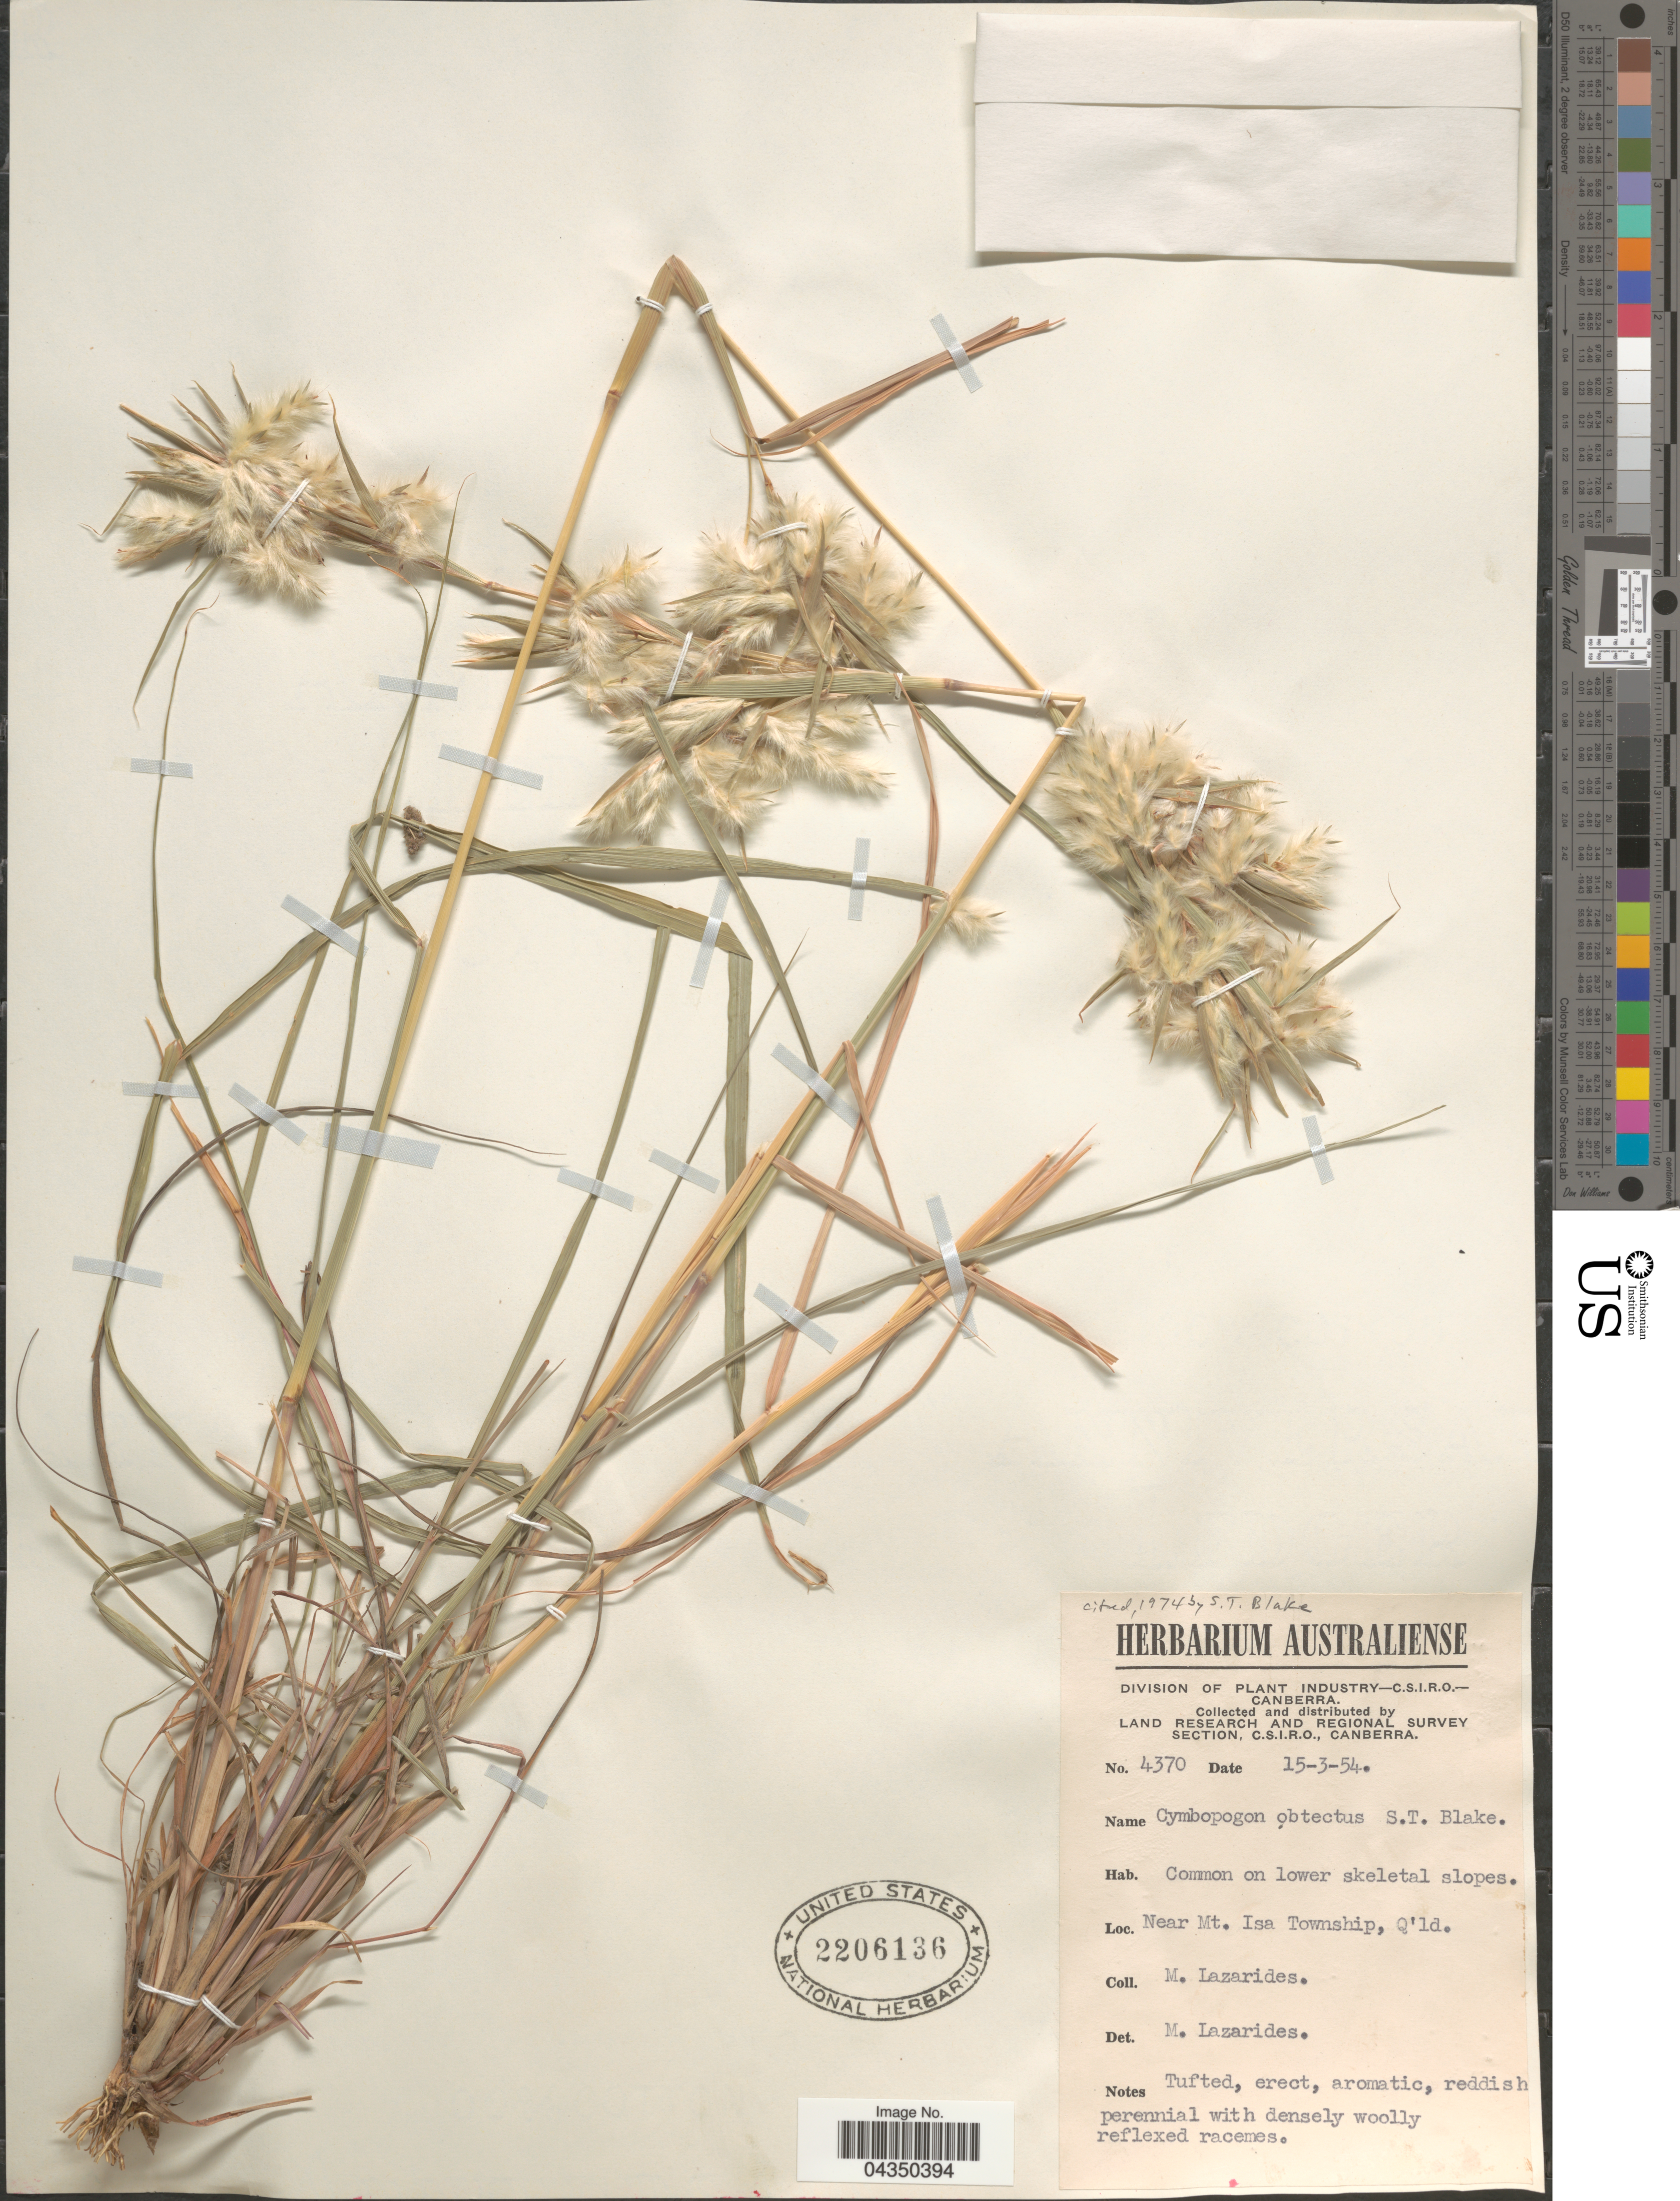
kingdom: Plantae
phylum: Tracheophyta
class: Liliopsida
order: Poales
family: Poaceae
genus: Cymbopogon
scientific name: Cymbopogon obtectus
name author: S.T. Blake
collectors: M. Lazarides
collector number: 4370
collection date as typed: Transcribed d/m/y: 15/3/54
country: Australia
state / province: Queensland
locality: Land Research and Regional Survey Section. On lower skeletal slopes. Near Mt. Isa Township.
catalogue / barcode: US 2206136